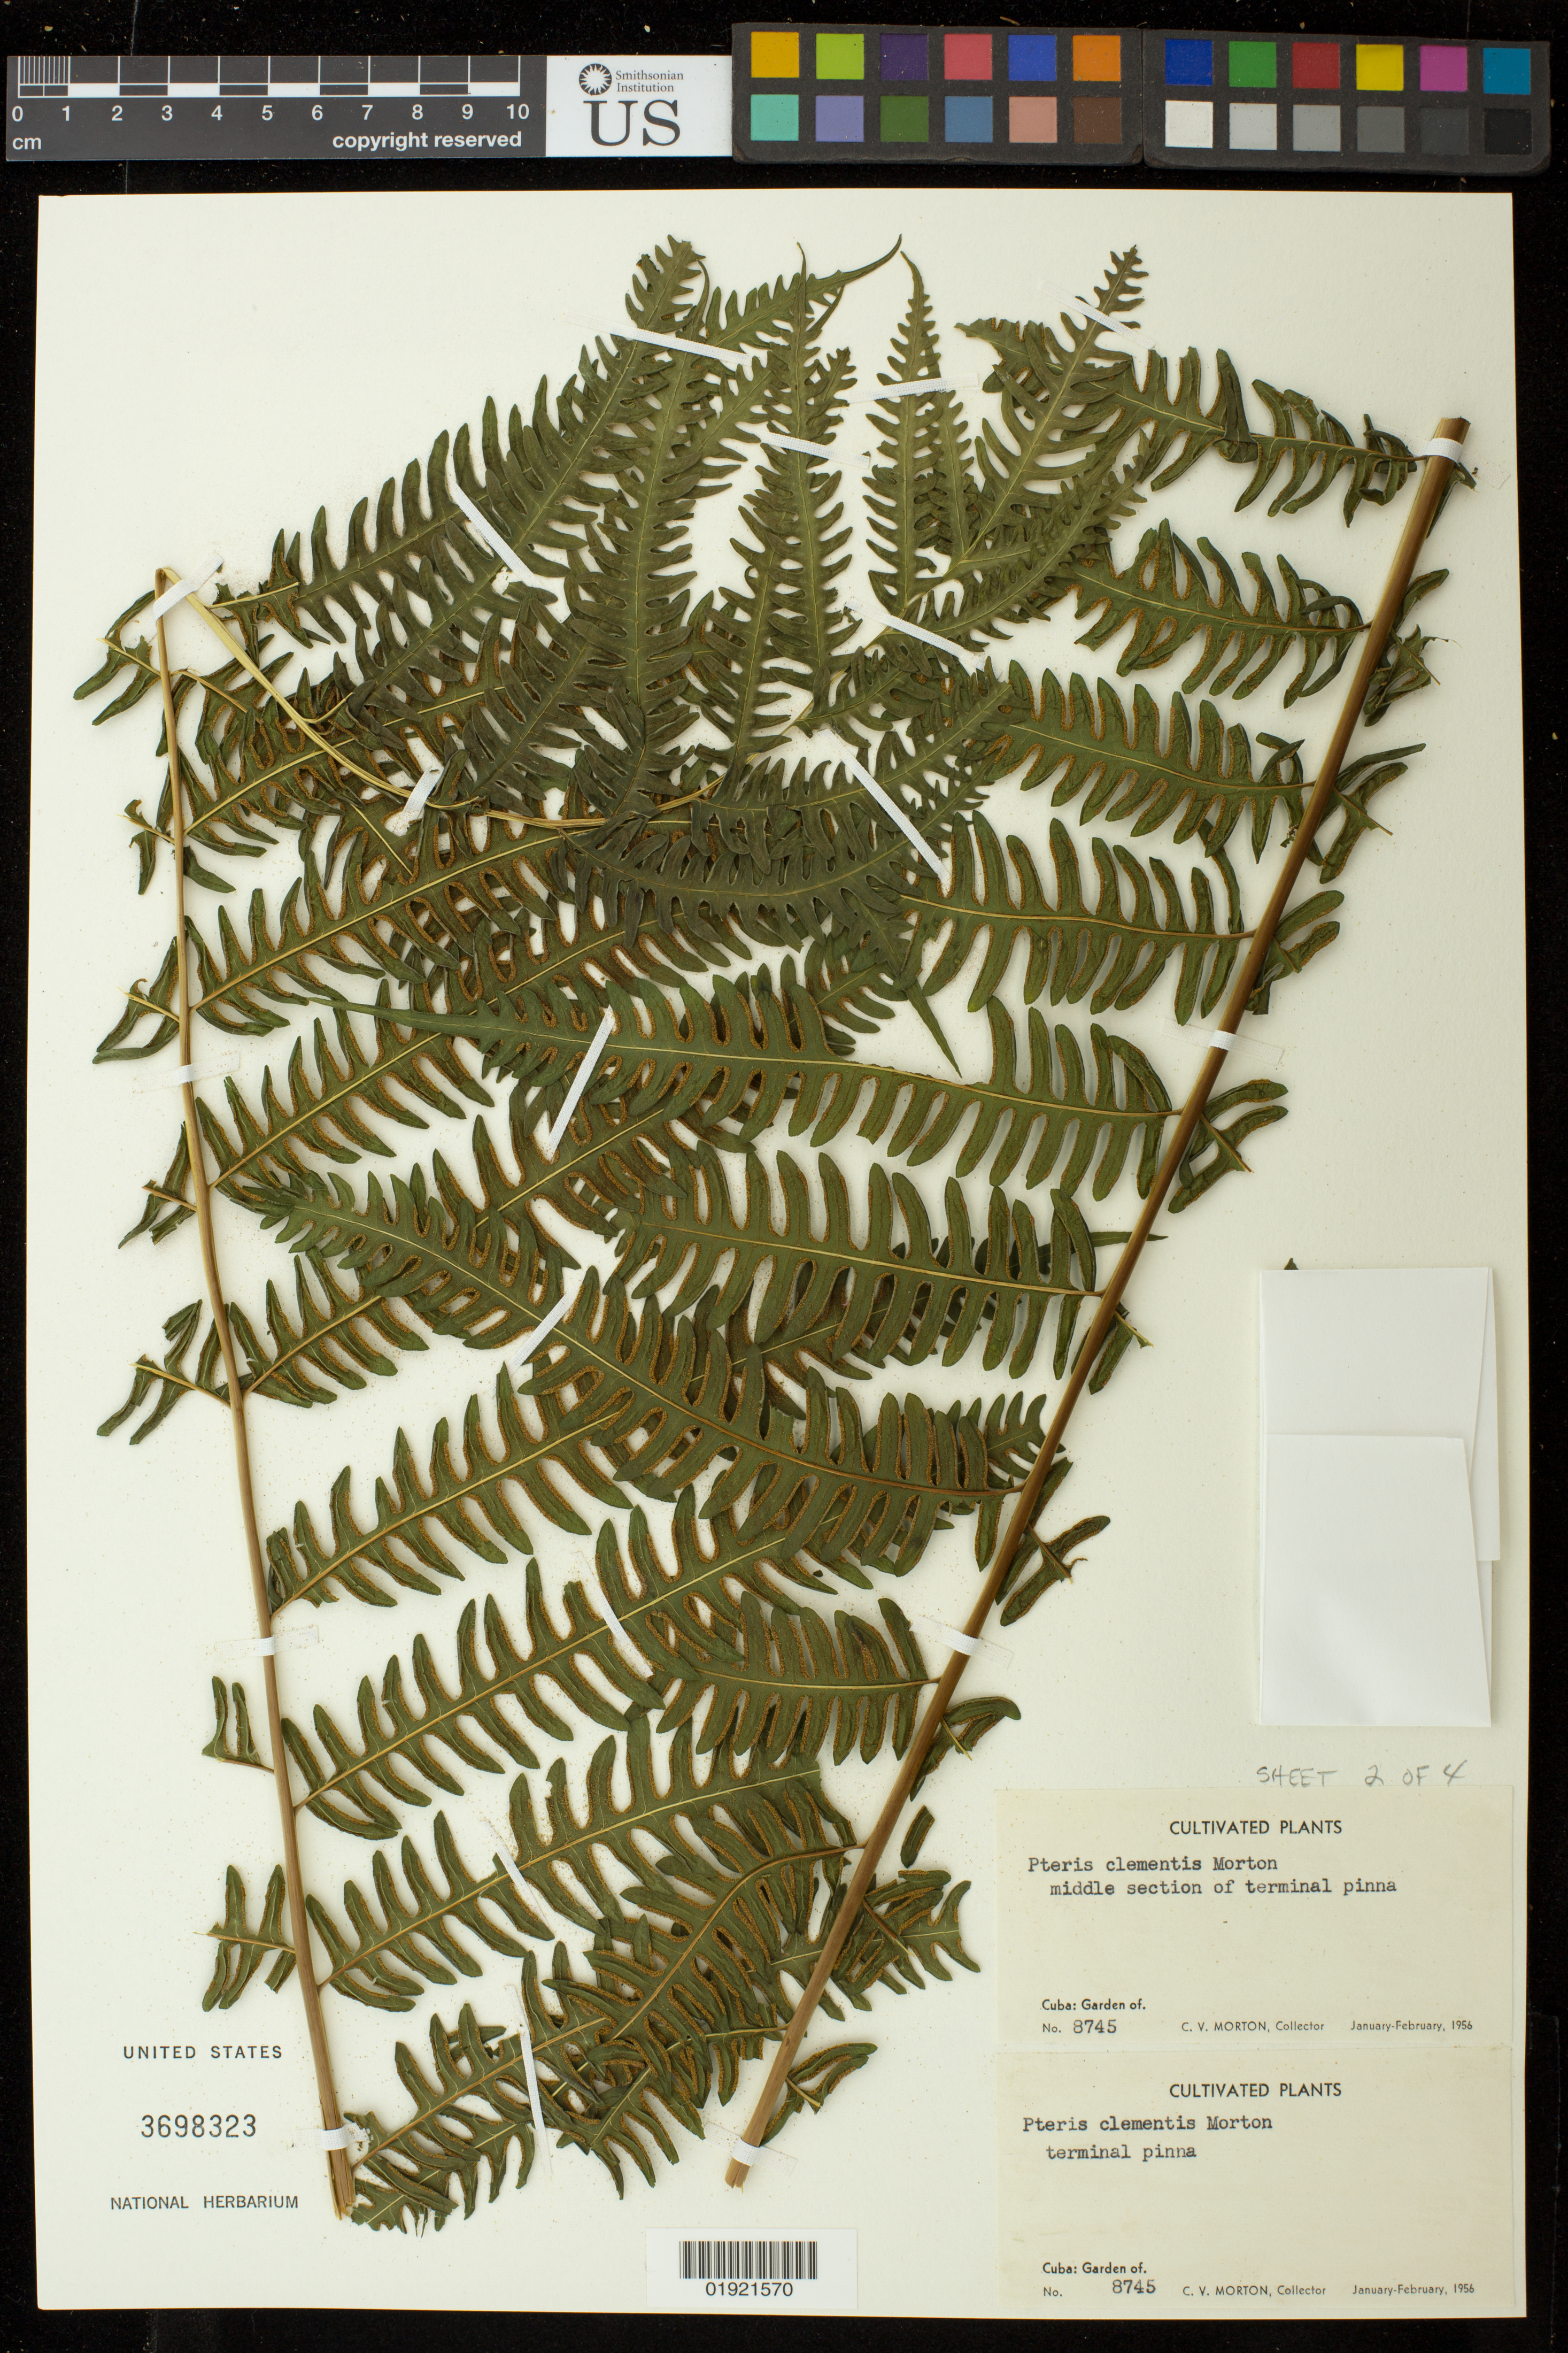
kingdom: Plantae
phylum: Tracheophyta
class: Polypodiopsida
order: Polypodiales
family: Pteridaceae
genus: Pteris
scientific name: Pteris clementis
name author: Morton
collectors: C. V. Morton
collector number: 8745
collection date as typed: January-February 1956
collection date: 1956-01/1956-02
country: Cuba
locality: Garden of Hermelia Casas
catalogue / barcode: US 3698323